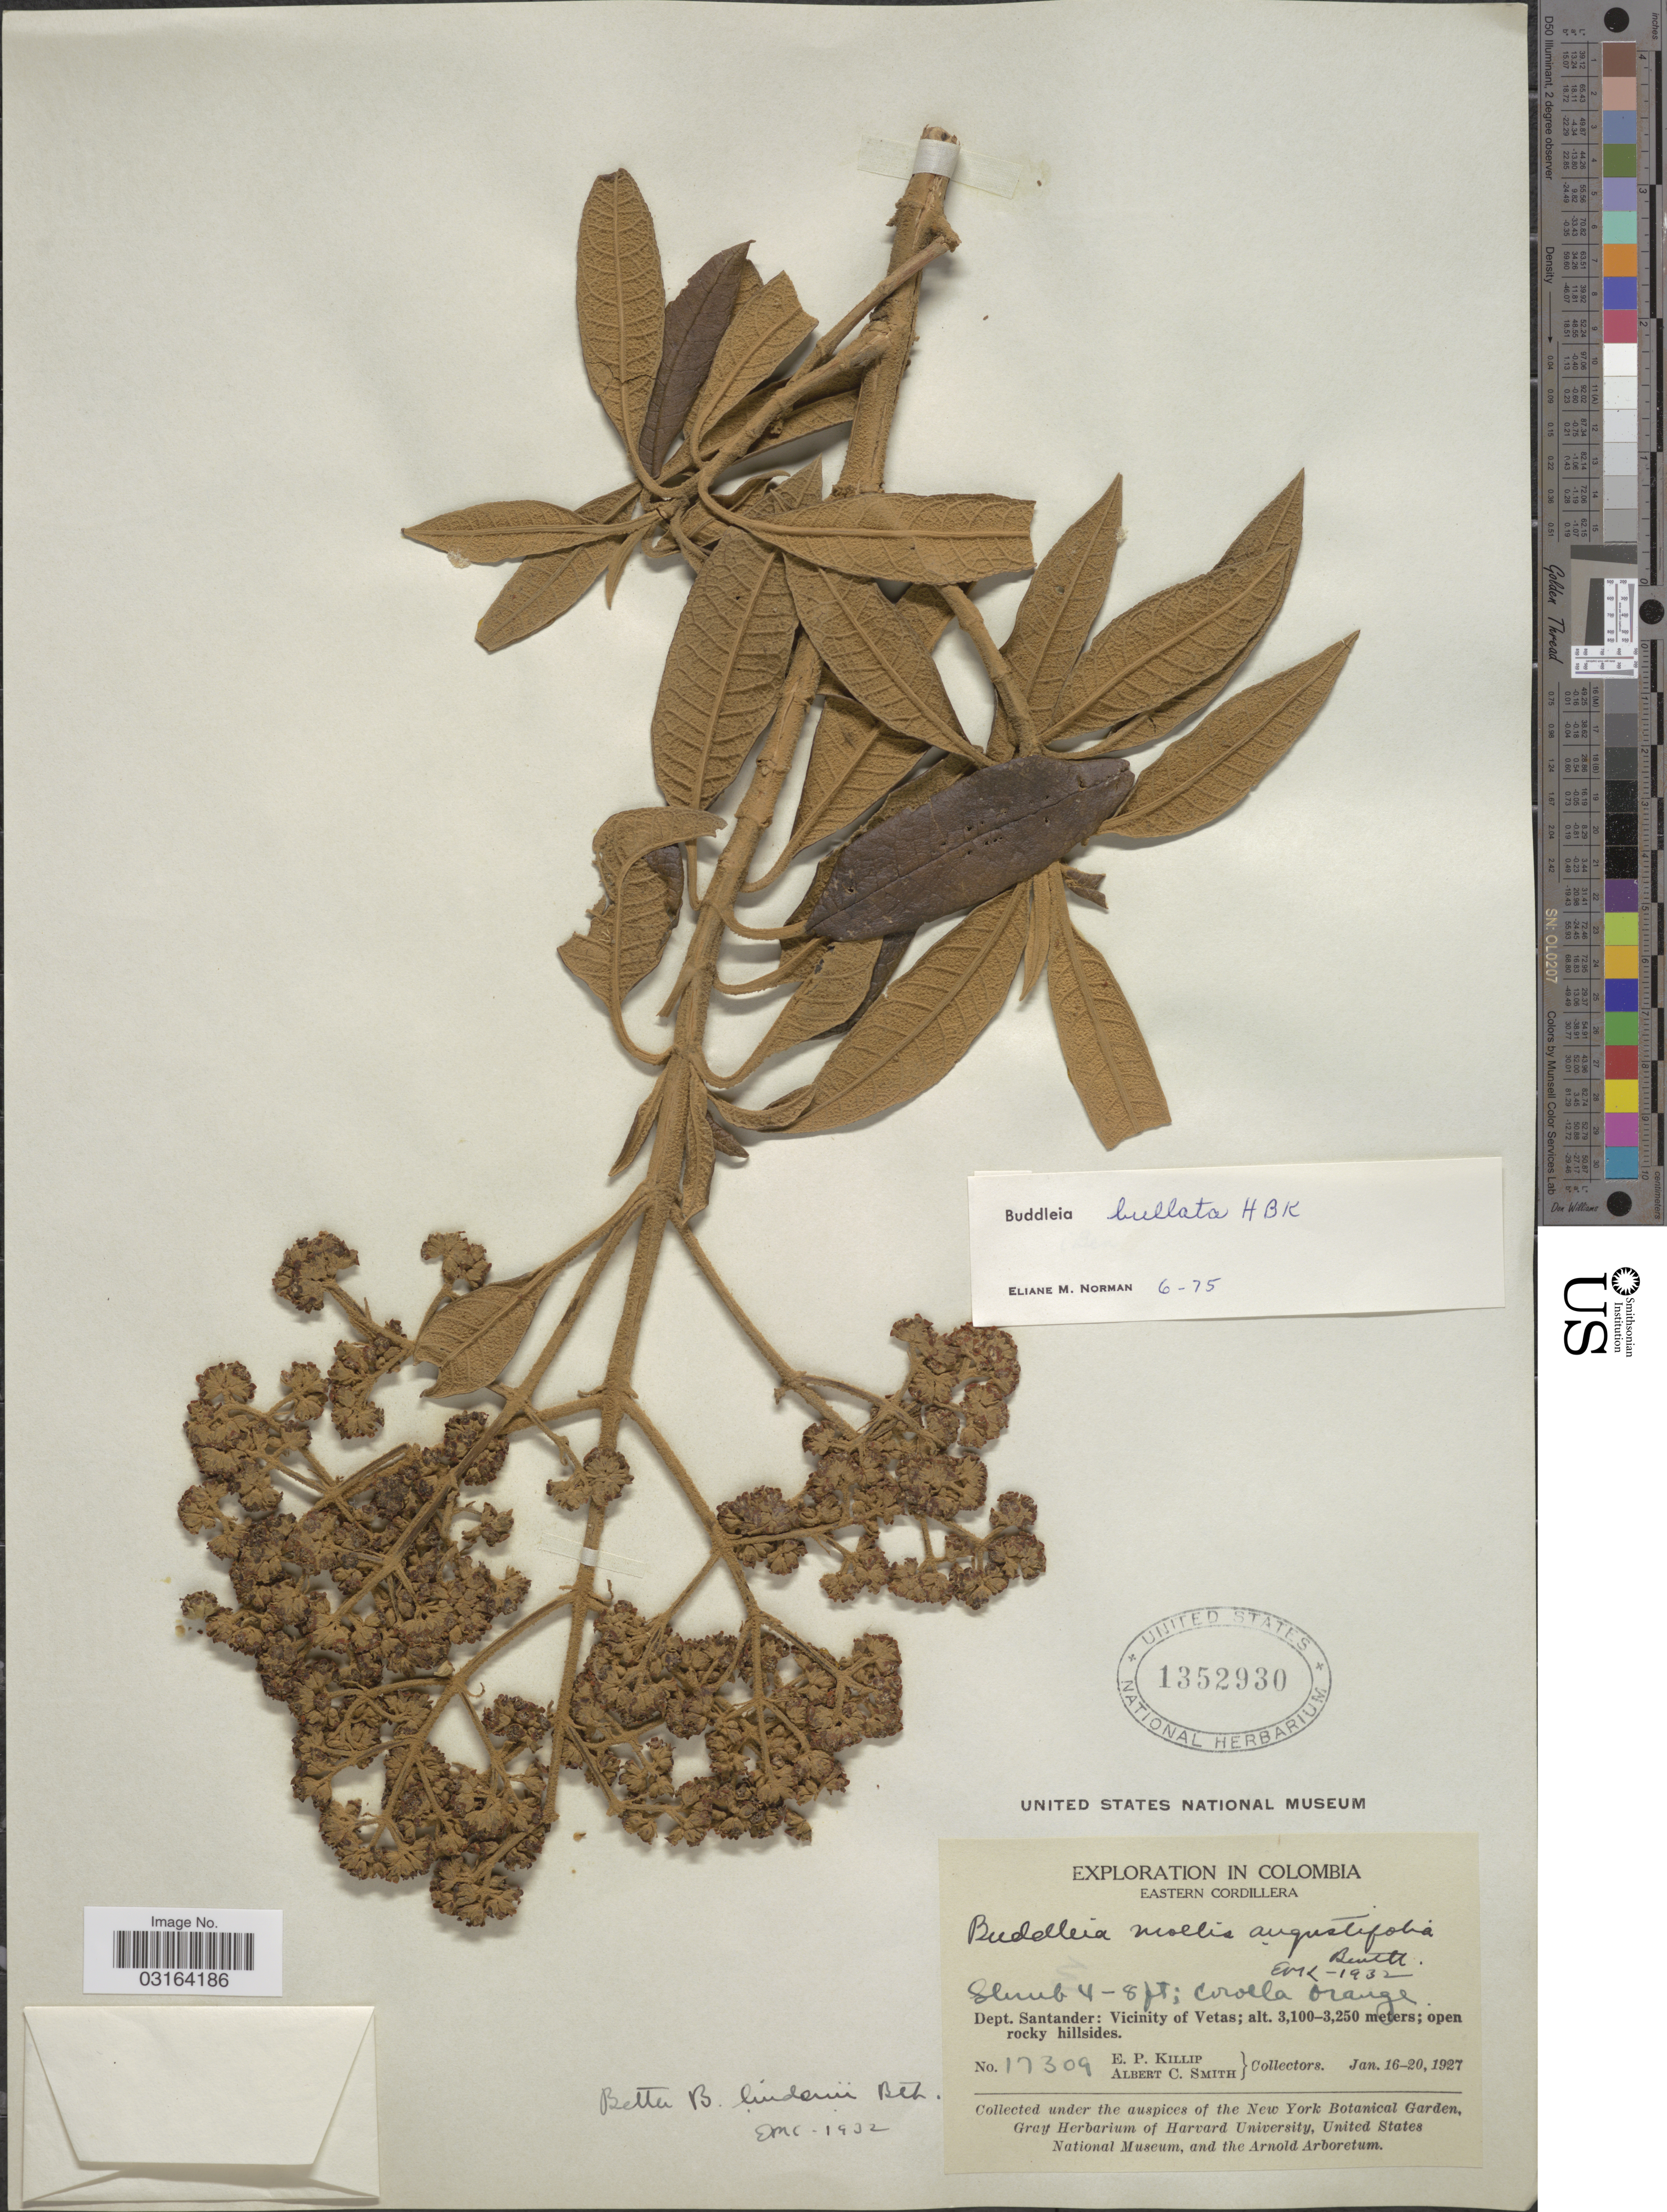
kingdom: Plantae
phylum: Tracheophyta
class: Magnoliopsida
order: Lamiales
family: Scrophulariaceae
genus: Buddleja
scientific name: Buddleja bullata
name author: Kunth in Humb. & et al.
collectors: E. P. Killip & A. C. Smith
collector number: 17309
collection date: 1927-01-16/1927-01-20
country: Colombia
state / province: Santander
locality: Eastern Cordillera. Dept. Santander: Vicinity of Vetas.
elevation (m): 3100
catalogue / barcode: US 1352930